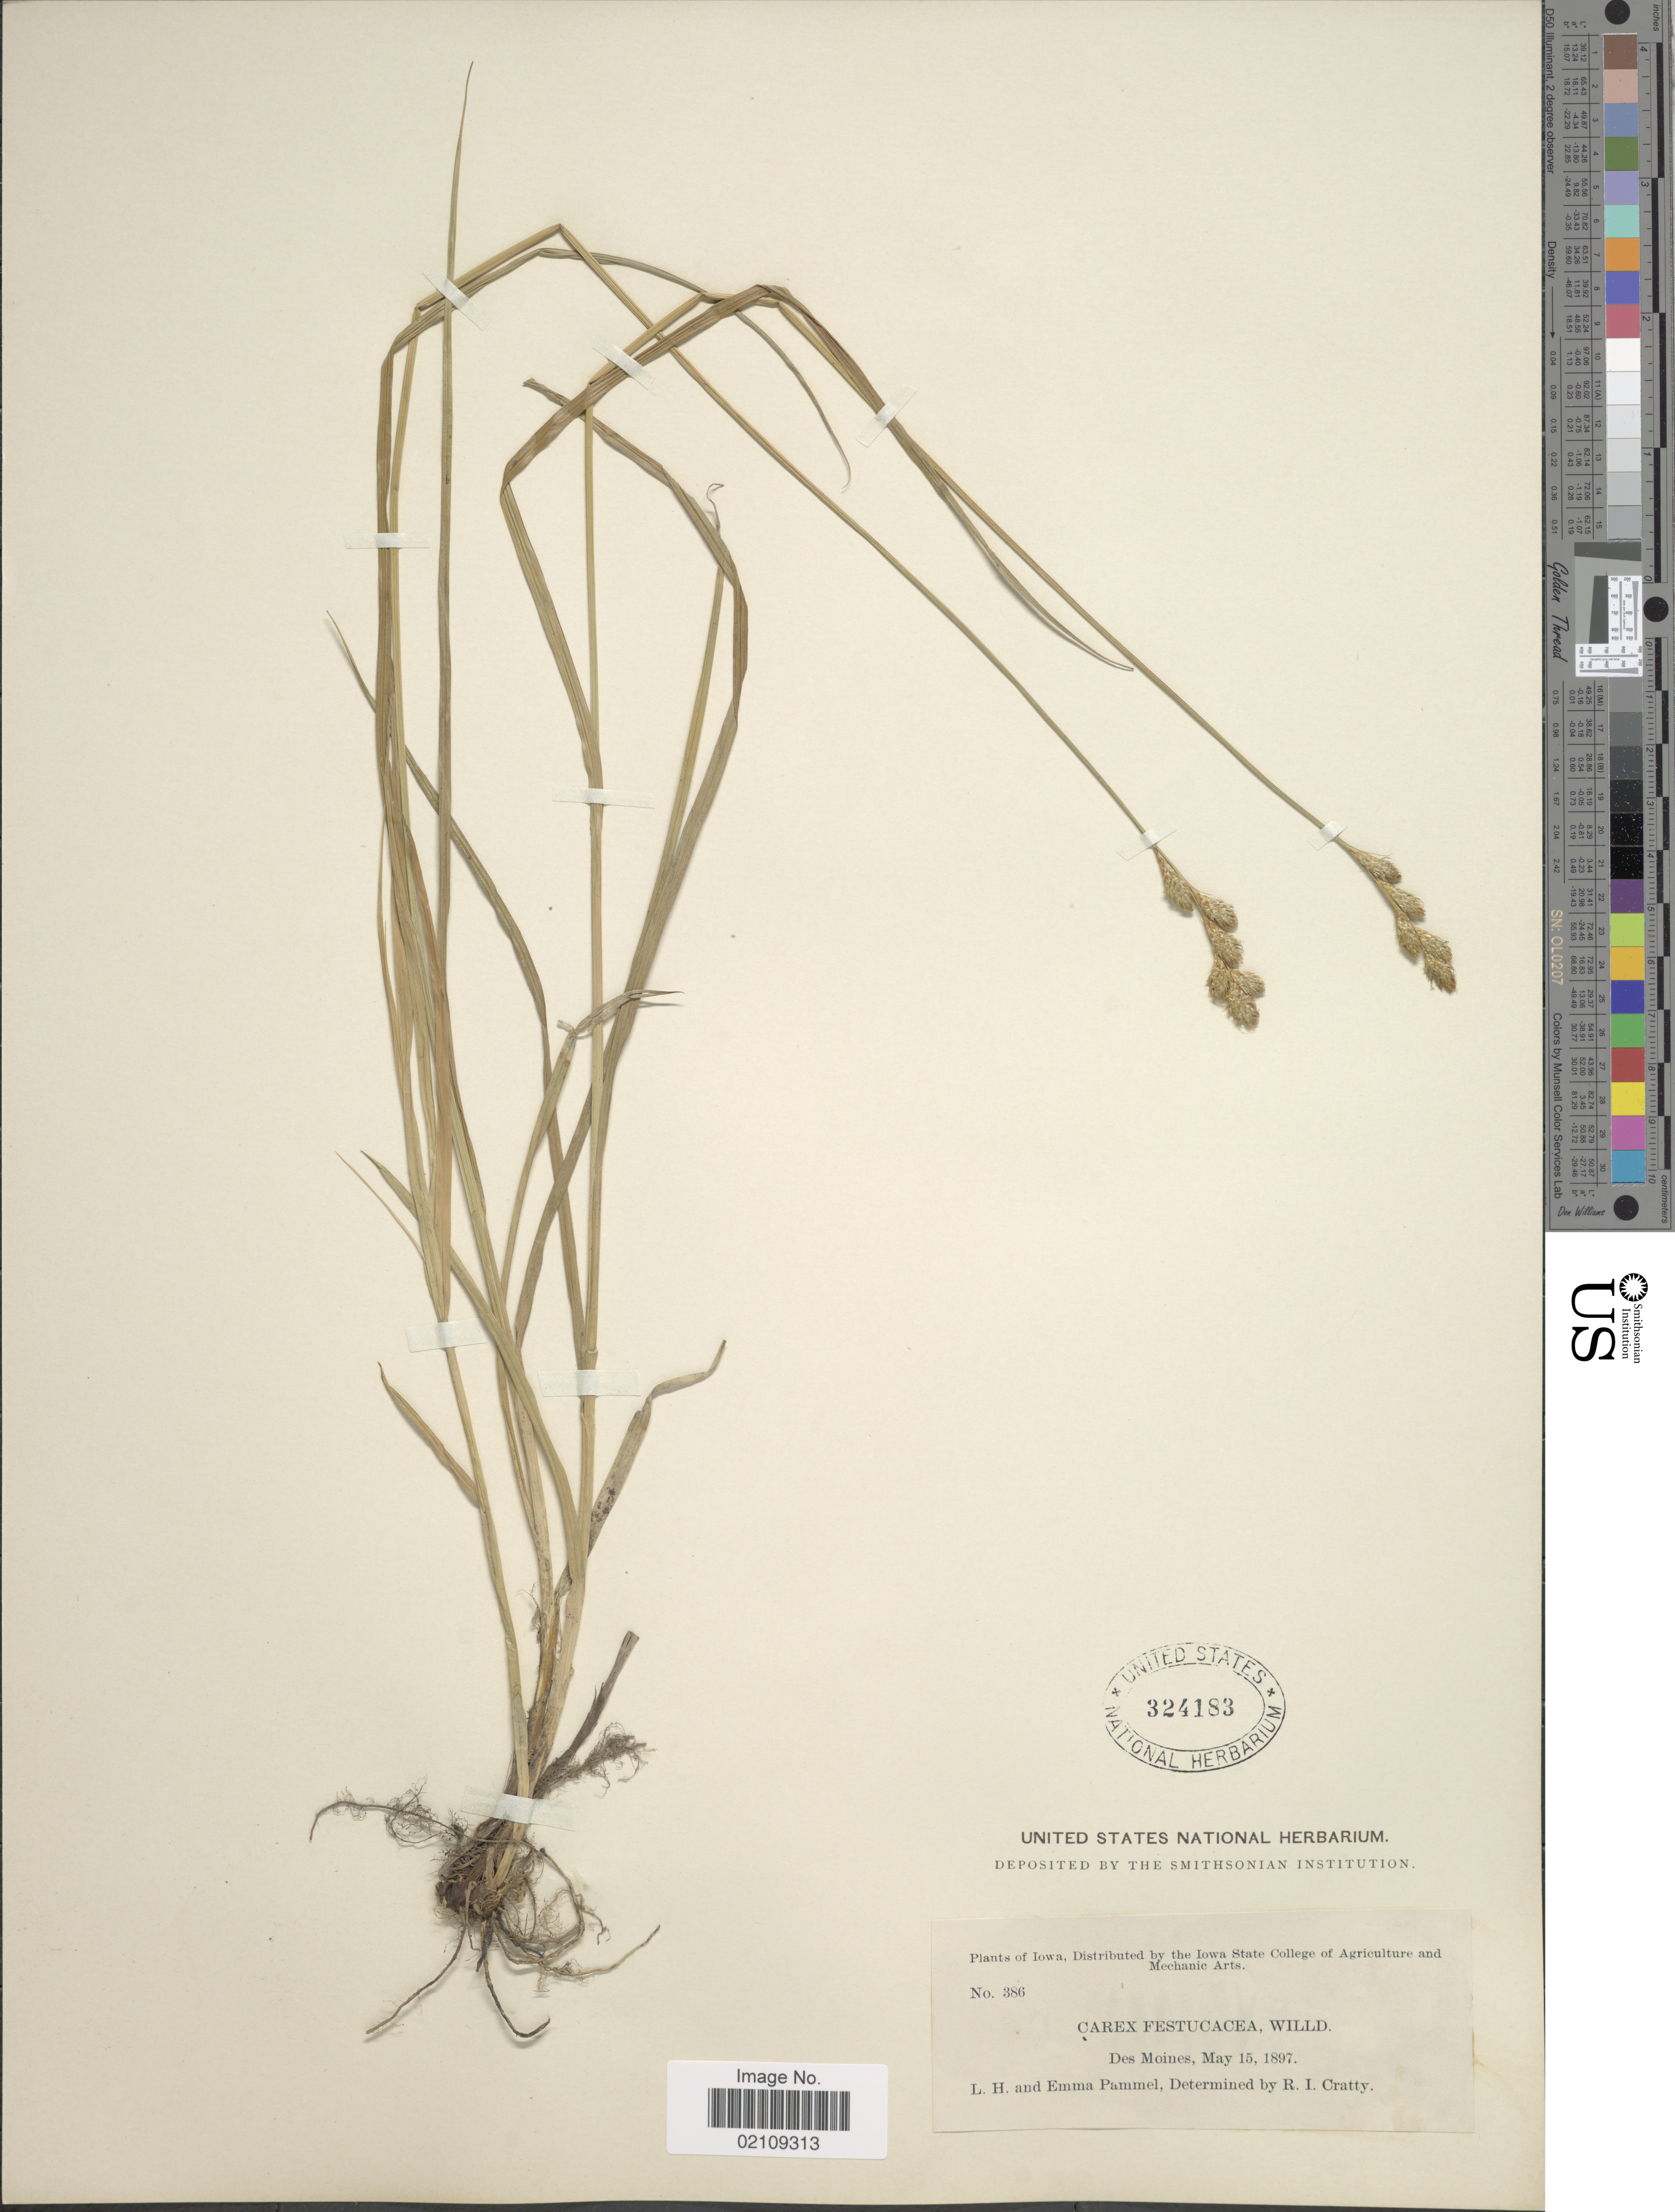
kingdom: Plantae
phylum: Tracheophyta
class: Liliopsida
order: Poales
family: Cyperaceae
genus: Carex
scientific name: Carex festucacea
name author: Willd.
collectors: L. Pammel & E. Pammel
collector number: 386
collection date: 1897-05-15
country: United States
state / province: Iowa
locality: Des Moines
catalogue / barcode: US 324183